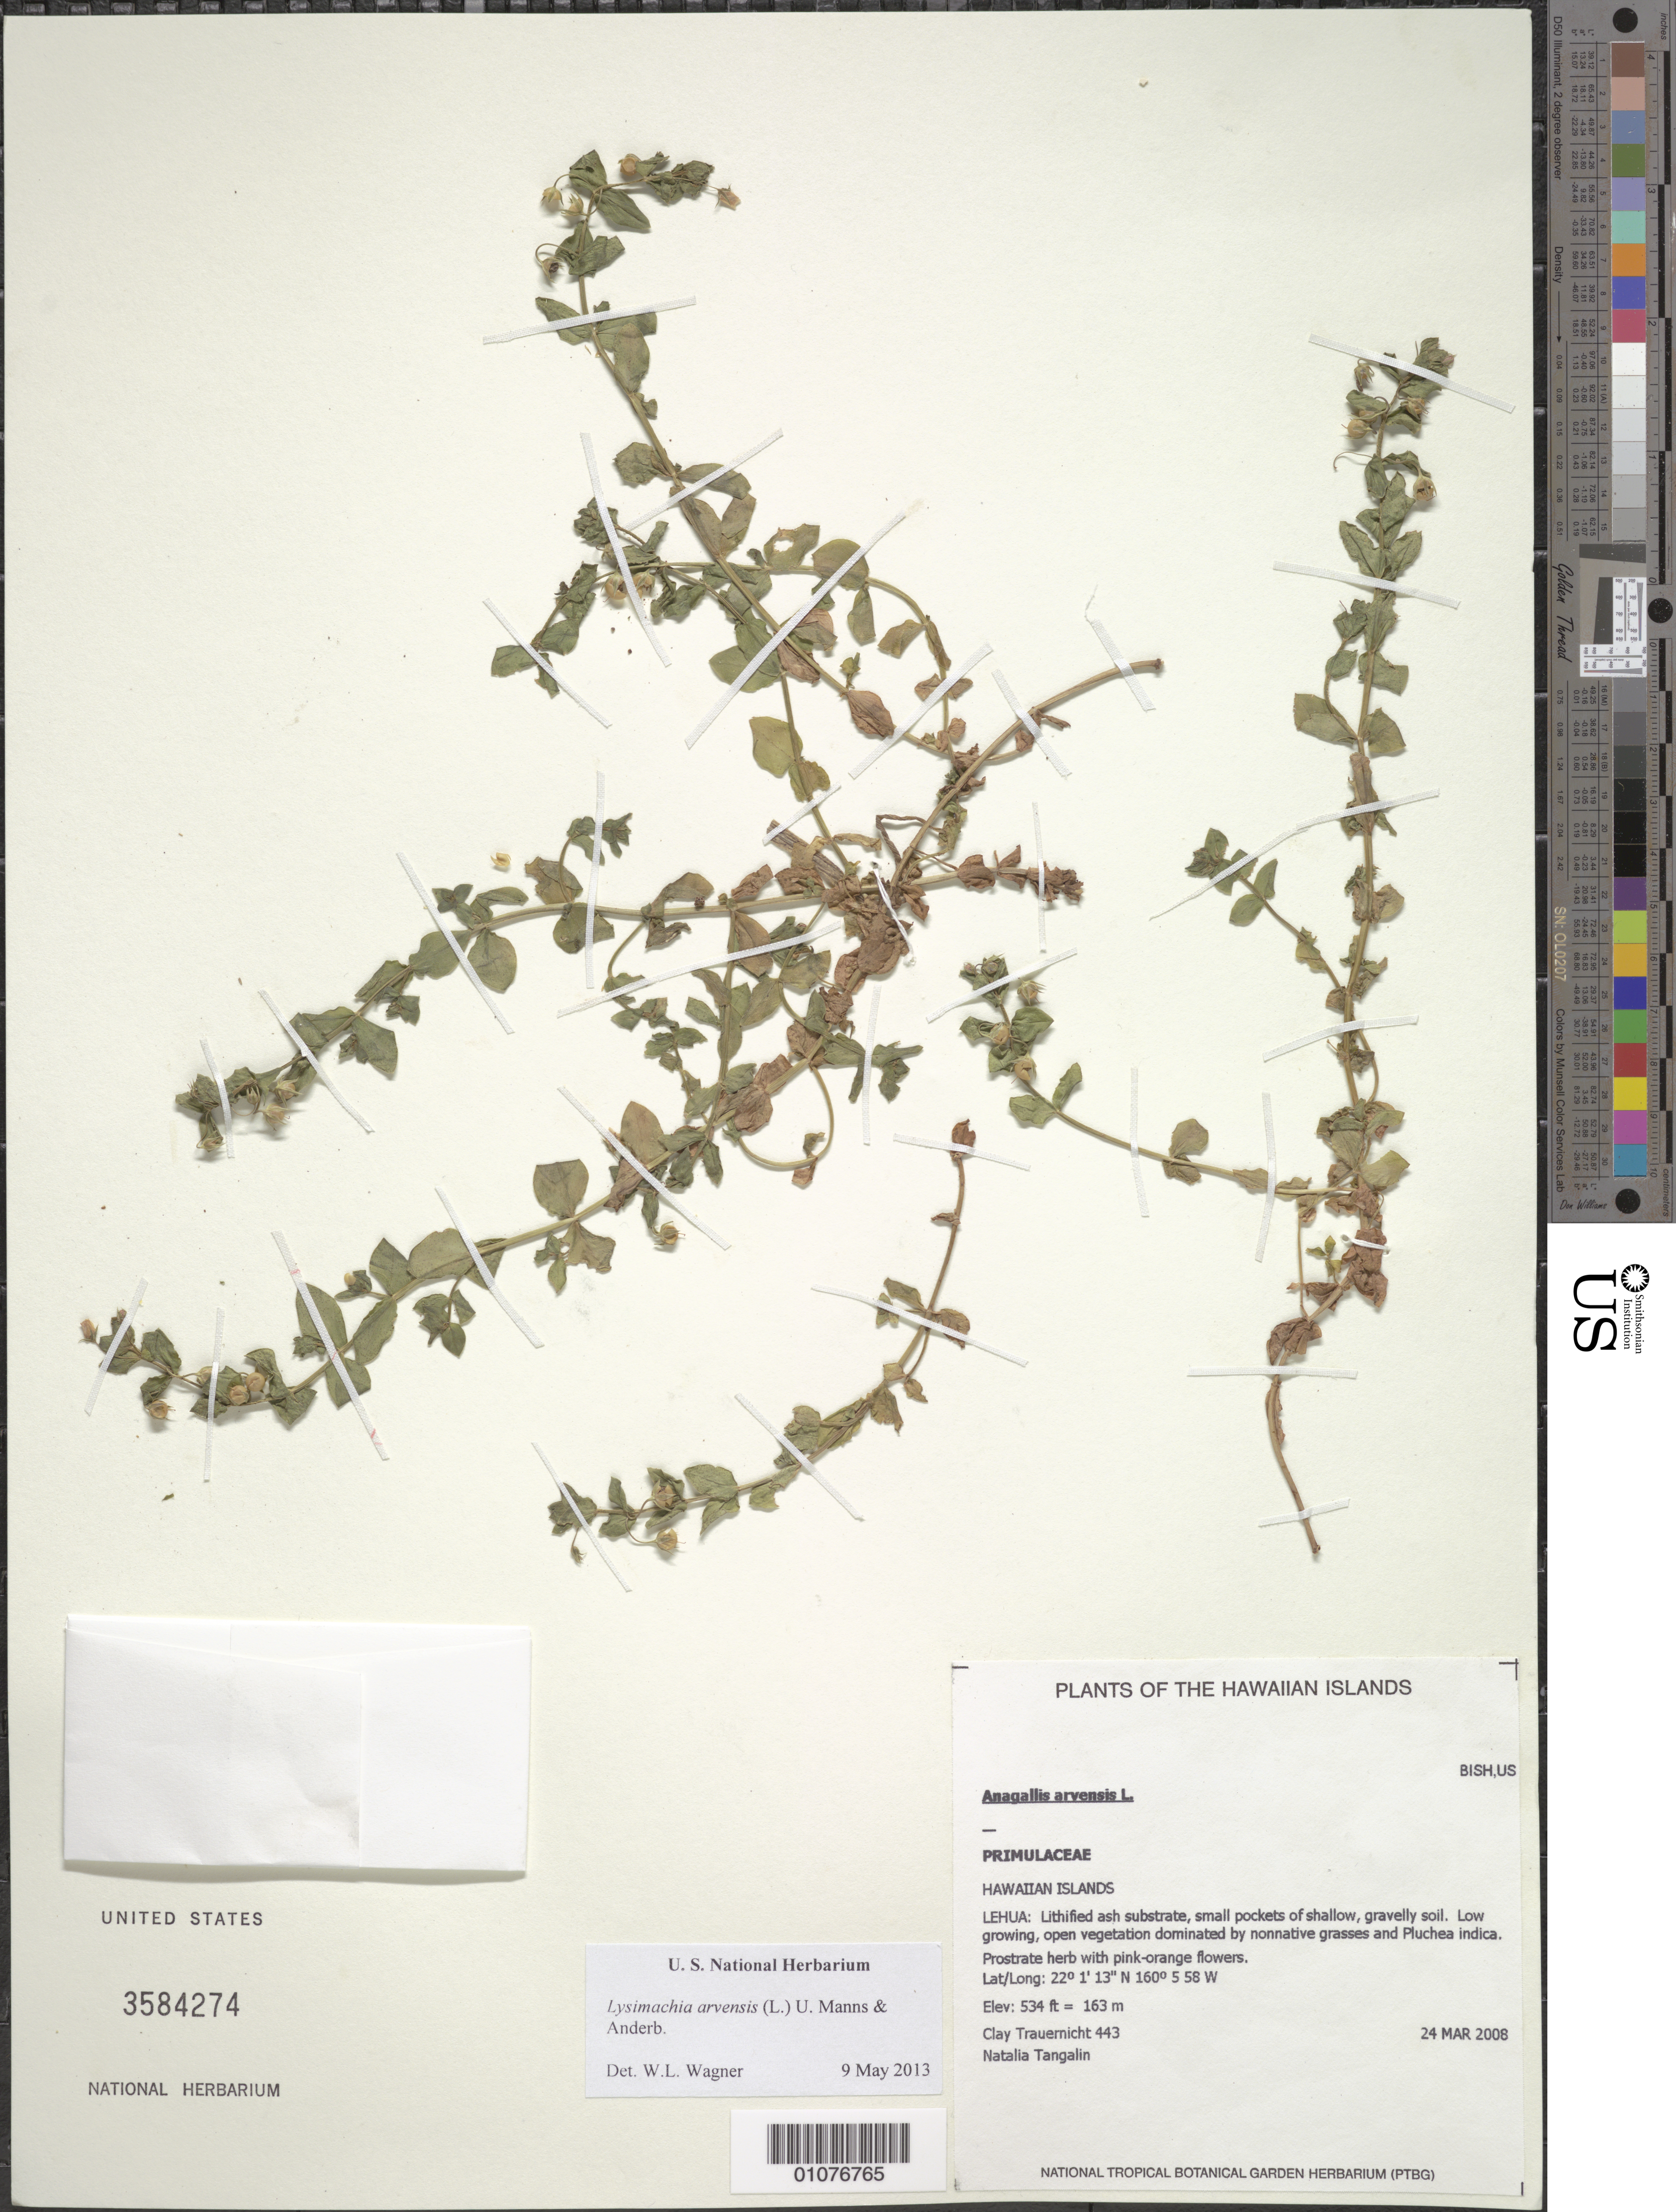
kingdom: Plantae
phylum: Tracheophyta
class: Magnoliopsida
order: Ericales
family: Primulaceae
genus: Lysimachia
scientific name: Lysimachia arvensis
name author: (L.) U. Manns & Anderb.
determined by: Wagner, W. L., (BOT), Smithsonian Institution - National Museum of Natural History (UNITED STATES)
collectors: C. Trauernicht & N. Tangalin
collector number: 443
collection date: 2008-03-24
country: United States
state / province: Hawaii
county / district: Kauai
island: Lehua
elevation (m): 163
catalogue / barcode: US 3584274